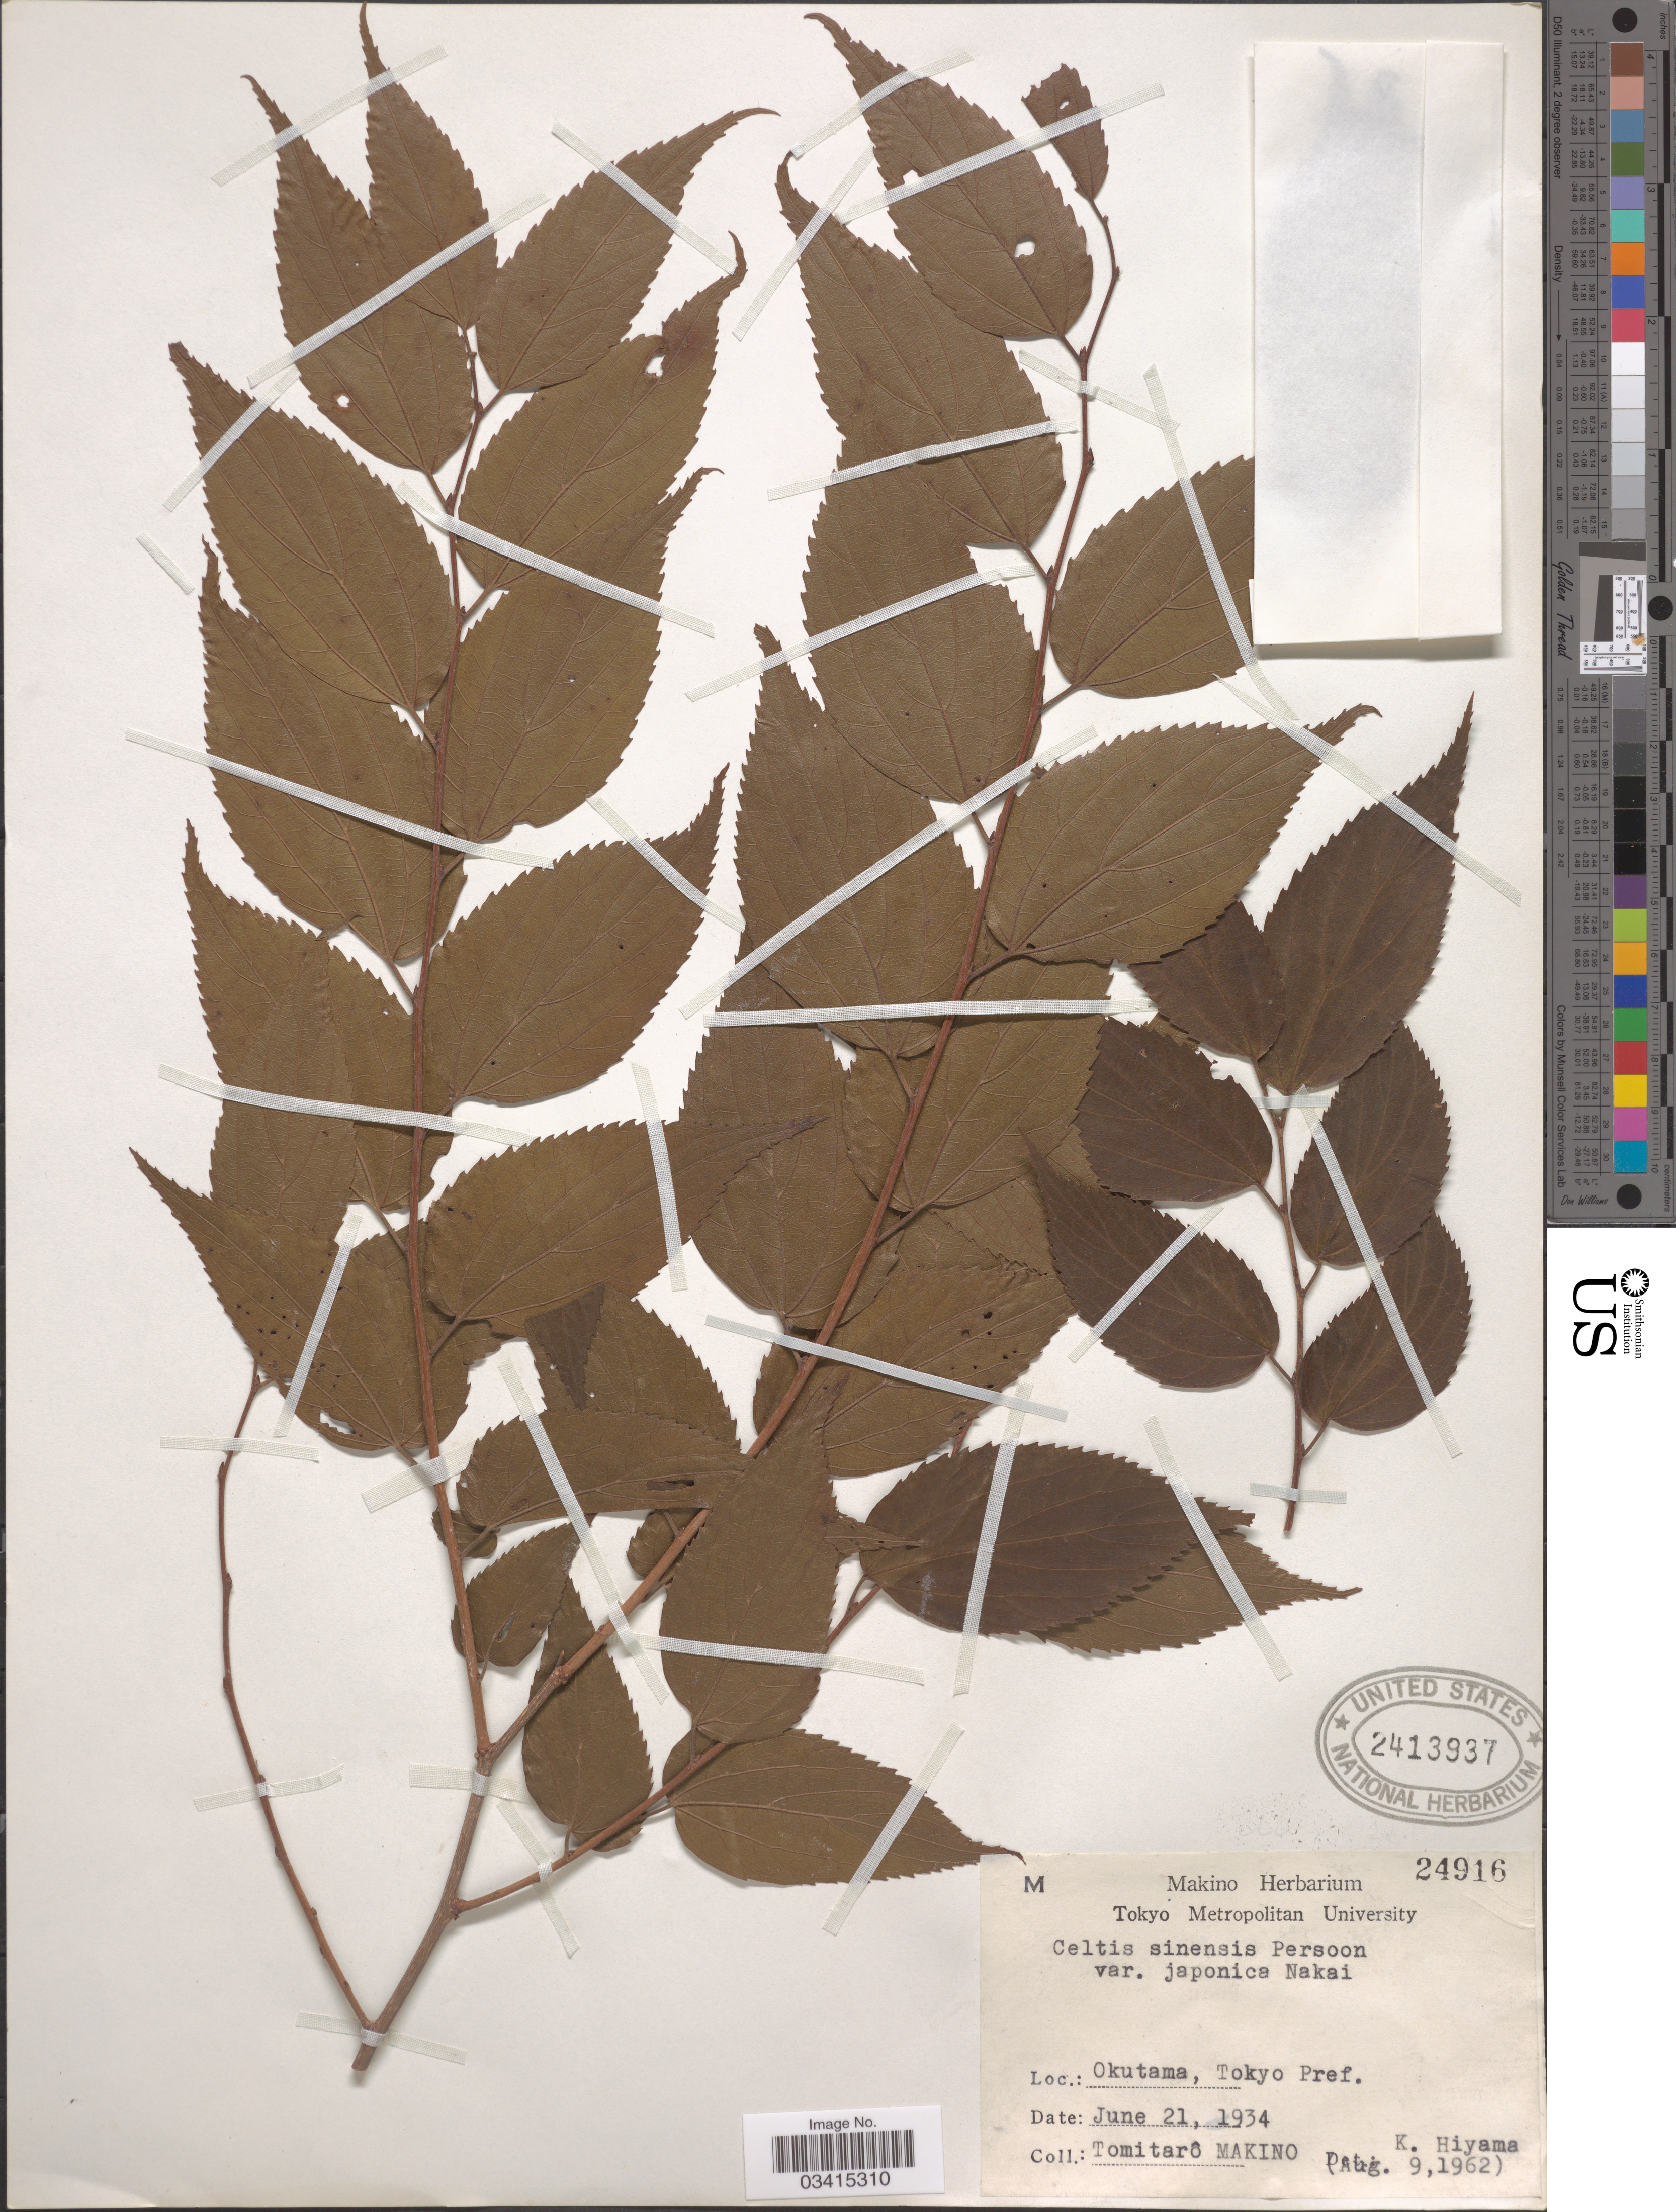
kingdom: Plantae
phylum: Tracheophyta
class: Magnoliopsida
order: Rosales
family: Cannabaceae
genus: Celtis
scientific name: Celtis sinensis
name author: Pers.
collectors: T. Makino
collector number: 24916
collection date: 1934-06-21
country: Japan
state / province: Tokyo, Federal City of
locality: Okutama, Tokyo Pref.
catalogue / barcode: US 2413937